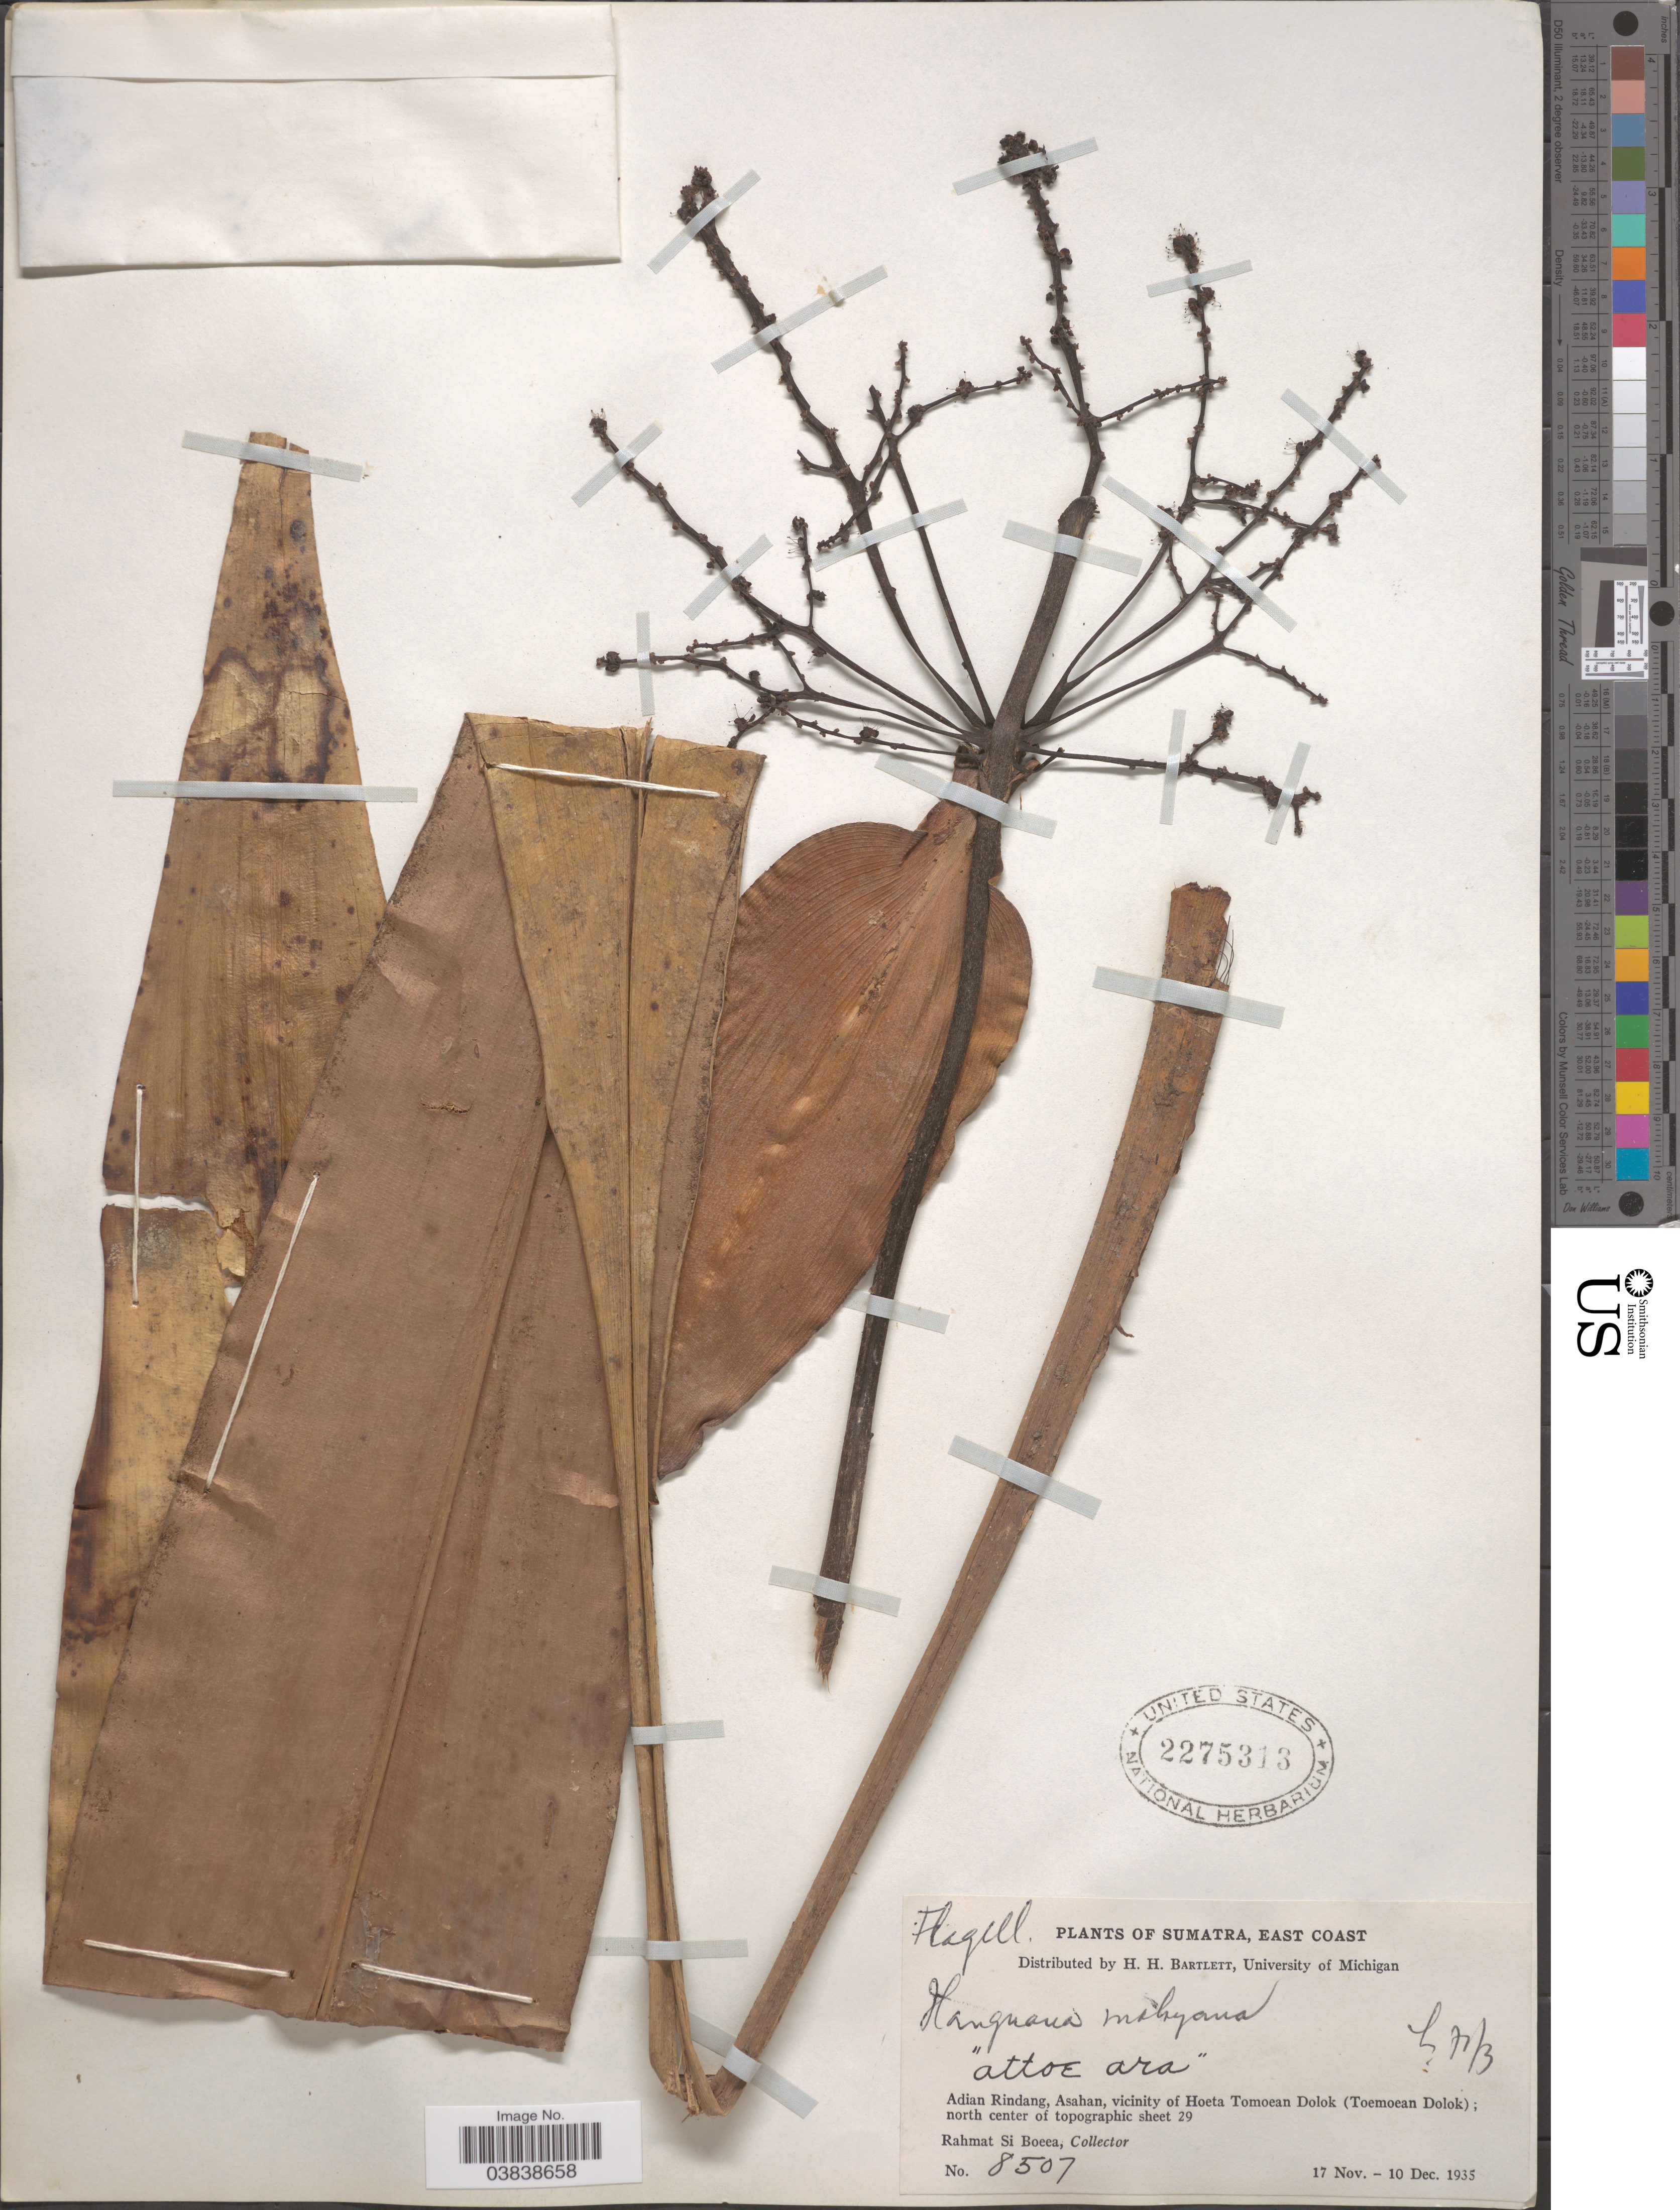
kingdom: Plantae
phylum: Tracheophyta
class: Liliopsida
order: Commelinales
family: Hanguanaceae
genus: Hanguana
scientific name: Hanguana malayana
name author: (Jack) Merr.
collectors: Rahmat Si Boeea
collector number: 8507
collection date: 1935-11-17/1935-12-10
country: Indonesia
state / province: Sumatra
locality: East Coast. Adian Rindang, Asahan, vicinity of Hoeta Tomoean Dolok (Toemoean Dolok); north center of topographic sheet 29.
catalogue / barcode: US 2275313